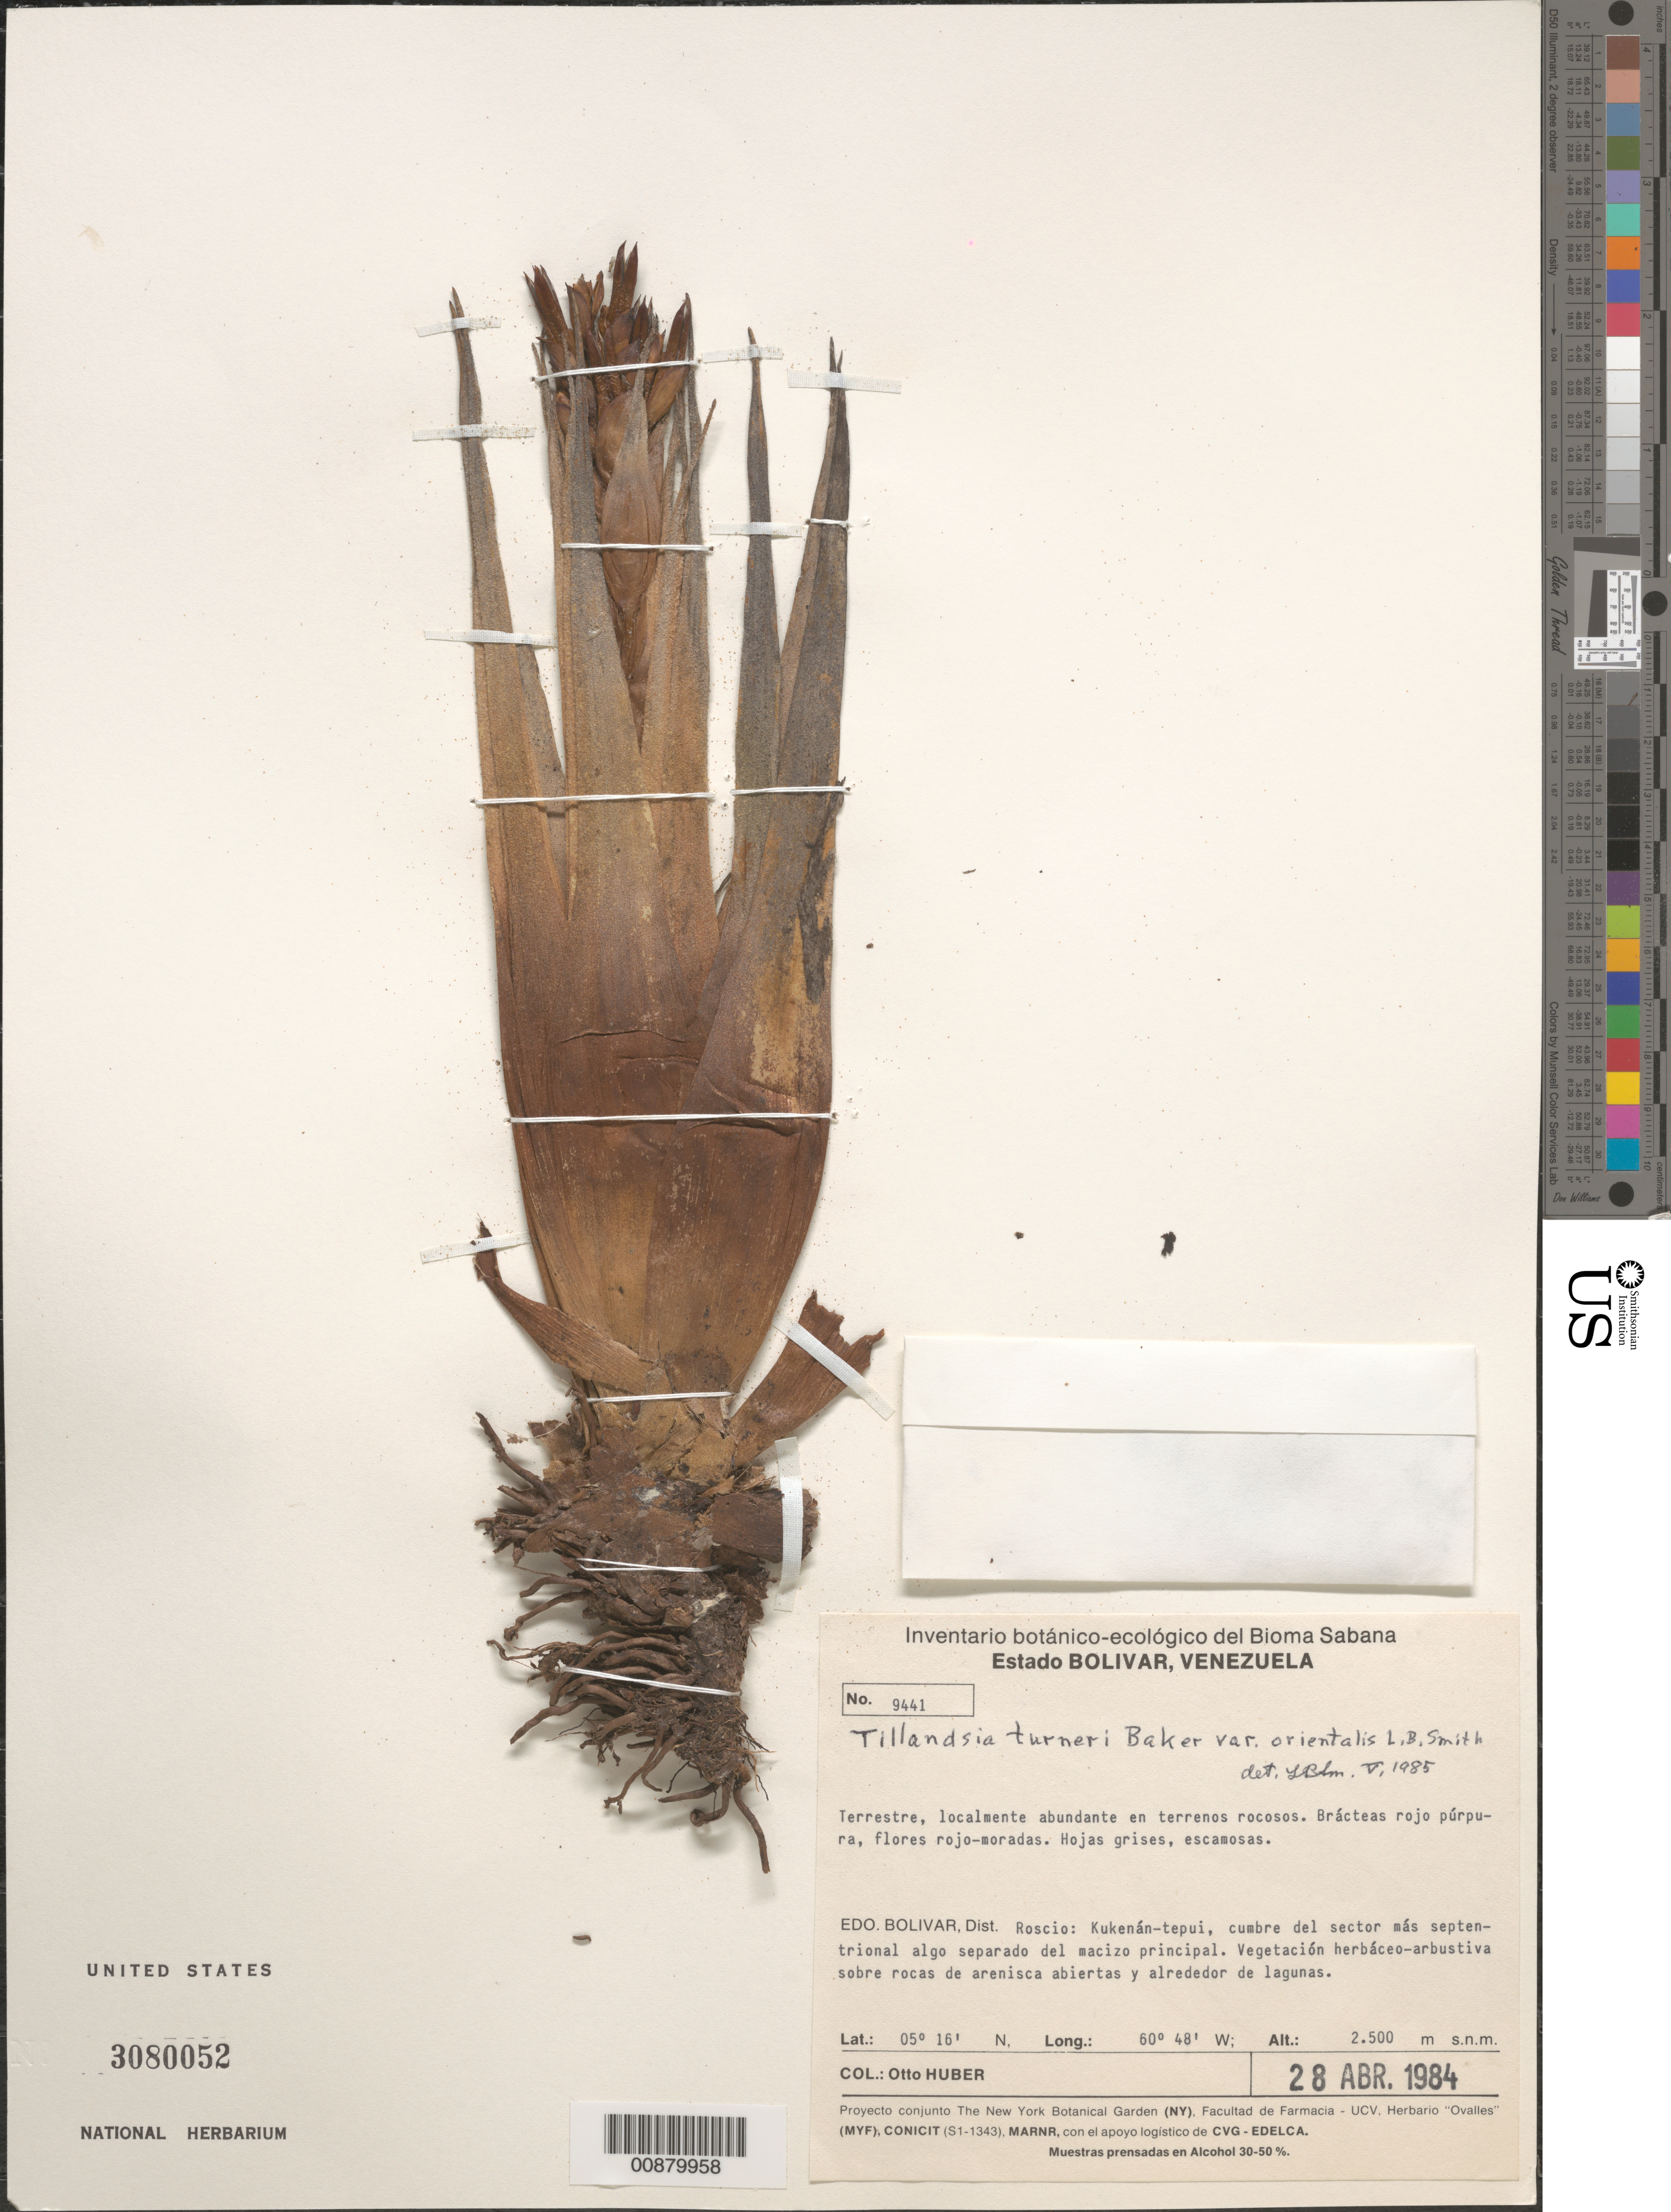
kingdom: Plantae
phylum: Tracheophyta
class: Liliopsida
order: Poales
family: Bromeliaceae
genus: Tillandsia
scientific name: Tillandsia turneri var. orientalis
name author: L.B. Sm.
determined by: Smith, Lyman B., (US), NMNH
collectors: O. Huber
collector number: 9441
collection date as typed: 28-Apr-84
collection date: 1984-04-28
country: Venezuela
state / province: Bolívar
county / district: Roscio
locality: Kukenán-tepuí, cumbre del sector más septentríonal algo separado del macizo principal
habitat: Vegetación herbáceo-arbustiva sobre rocas de arenisca abiertas y alrededor de lagunas; en terrenos rocosos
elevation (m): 2500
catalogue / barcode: US 3080052